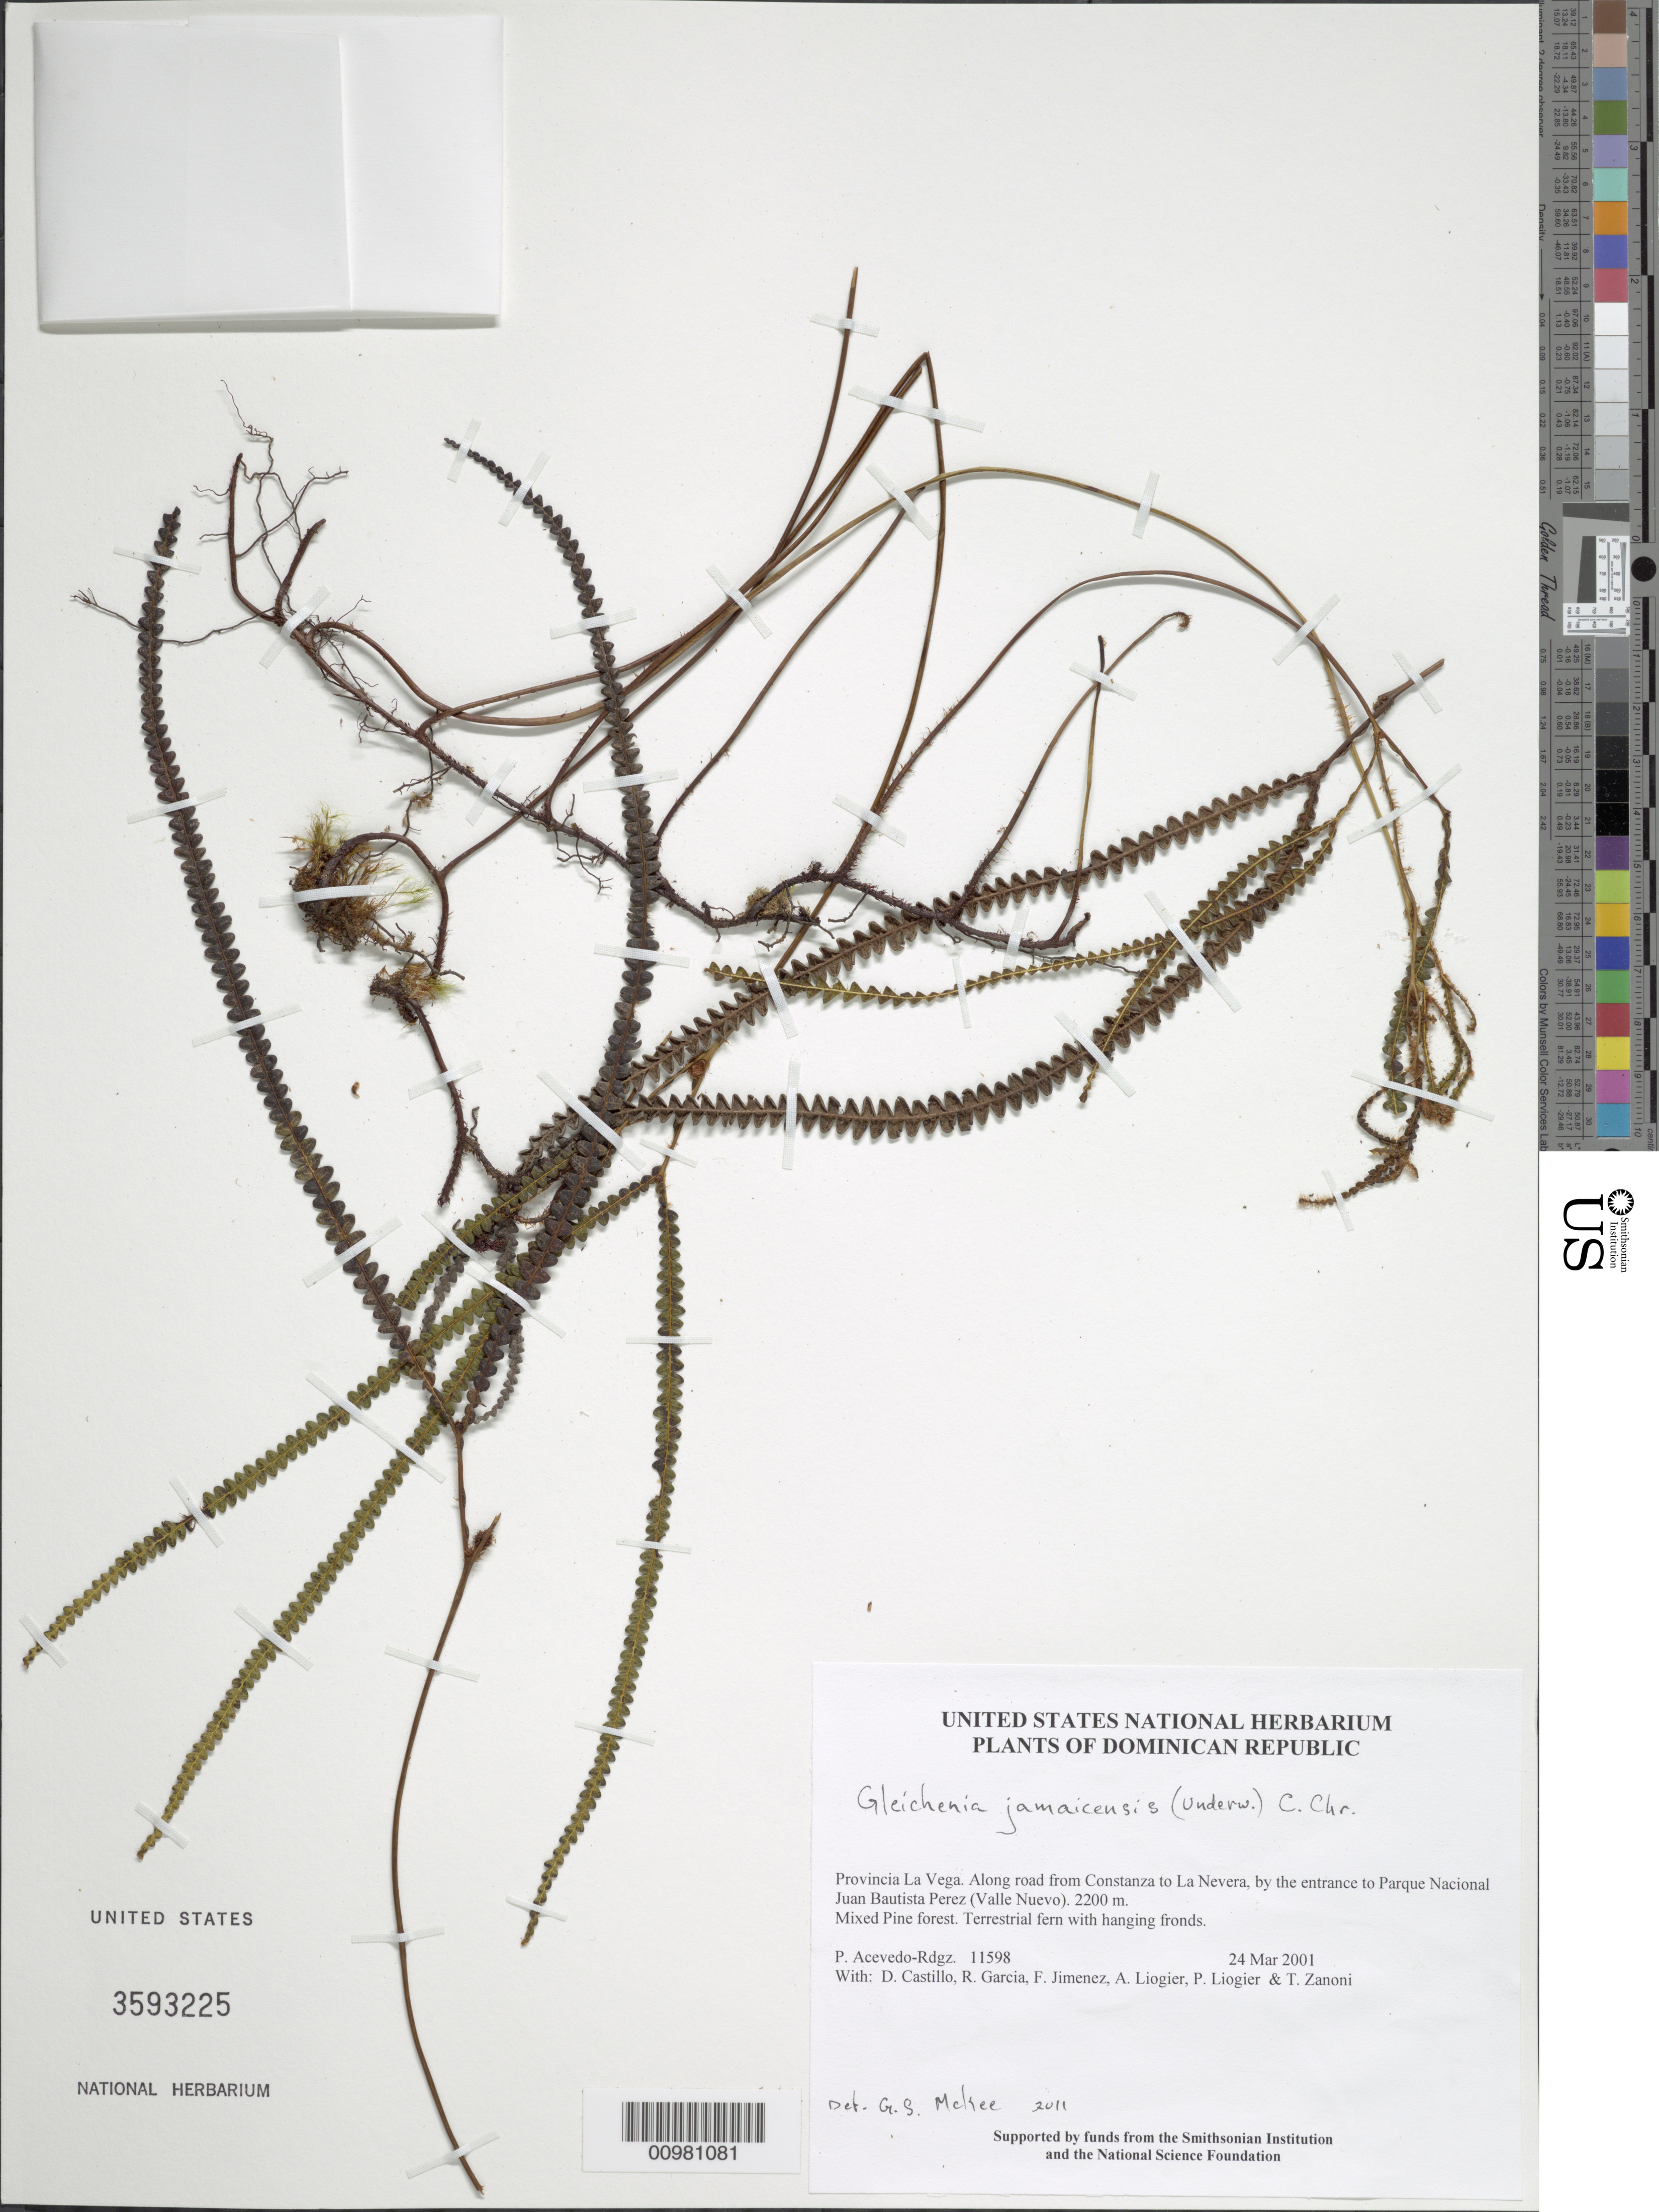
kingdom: Plantae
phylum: Tracheophyta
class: Polypodiopsida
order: Gleicheniales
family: Gleicheniaceae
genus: Sticherus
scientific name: Sticherus jamaicensis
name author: (Underw.) Nakai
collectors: P. Acevedo-Rodr., D. Castillo, R. G. García, F. Jimenez, A. H. Liogier, M. P. Liogier & T. A. Zanoni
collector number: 11598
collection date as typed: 24 Mar 2001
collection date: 2001-03-24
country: Dominican Republic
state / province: La Vega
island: Hispaniola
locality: Along road from Constanza to La Nevera, by the entrance to Parque Nacional Juan Bautista Perez (Valle Nuevo).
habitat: Mixed Pine forest.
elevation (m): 2200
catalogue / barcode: US 3593225